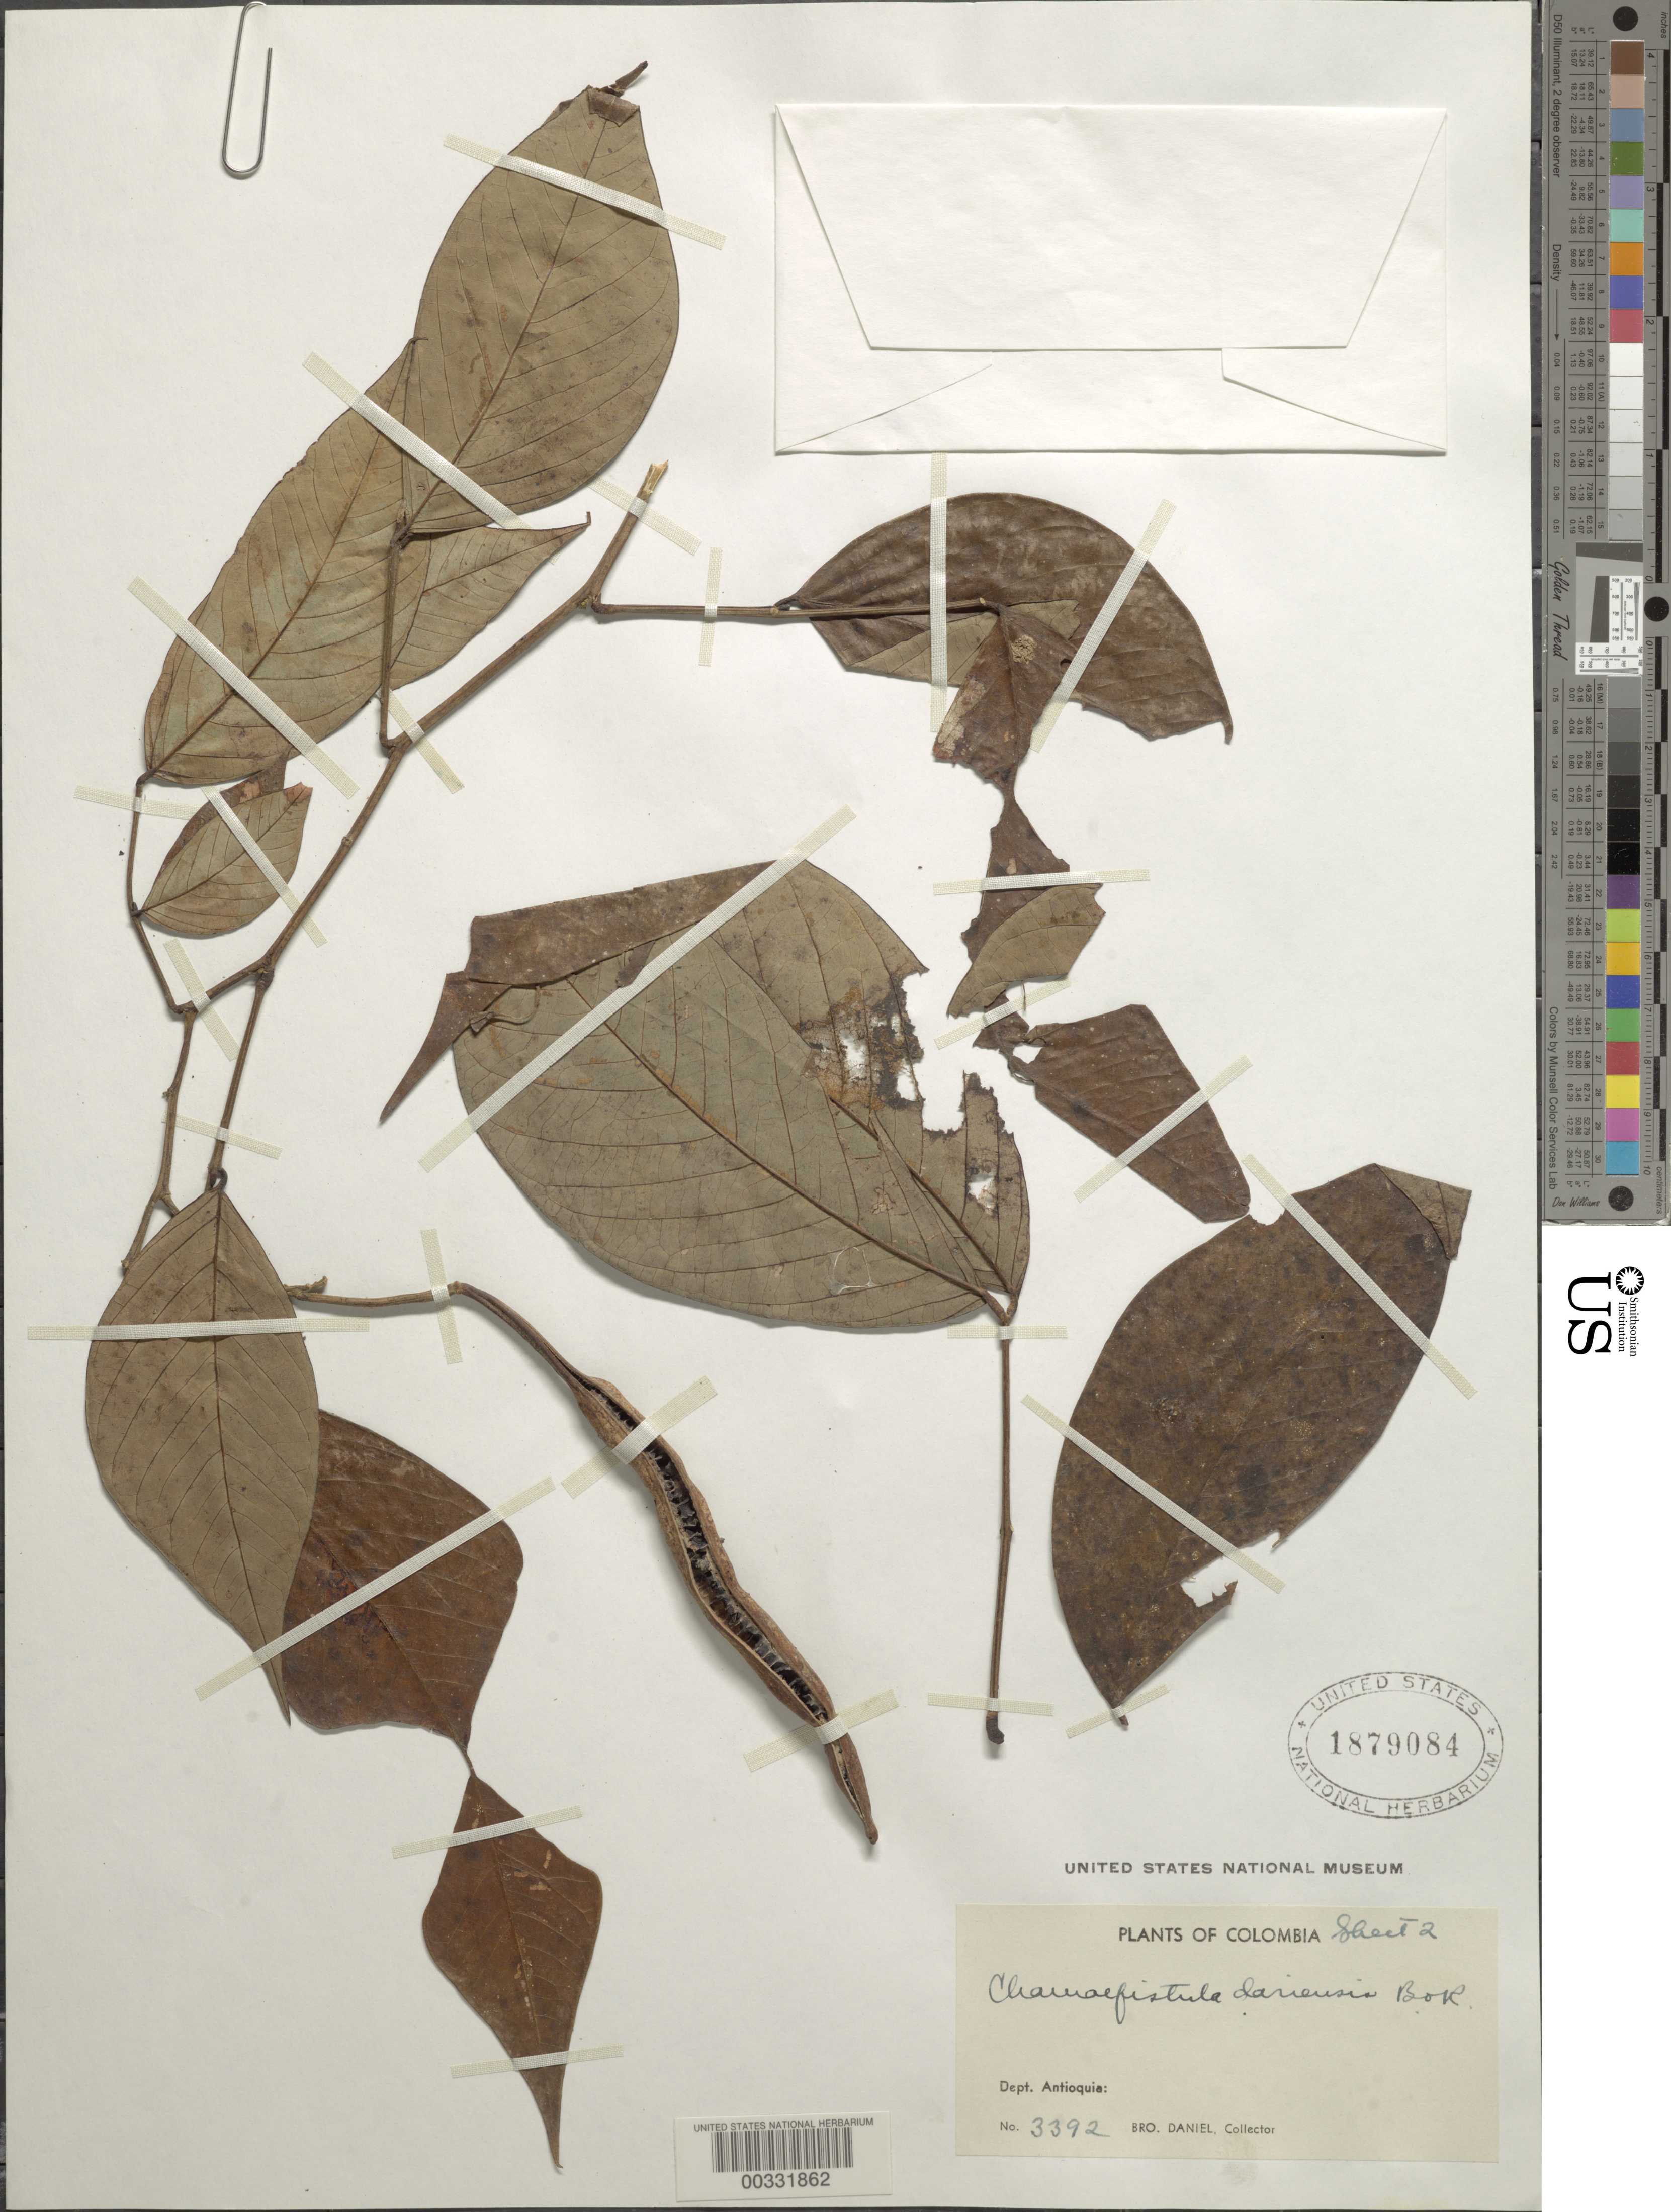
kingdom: Plantae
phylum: Tracheophyta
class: Magnoliopsida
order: Fabales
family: Fabaceae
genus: Senna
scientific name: Senna oxyphylla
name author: (Kunth) H.S. Irwin & Barneby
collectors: Bro. Daniel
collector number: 3392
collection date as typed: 02 Feb 1943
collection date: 1943-02-02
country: Colombia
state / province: Antioquia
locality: Puerto Valdivia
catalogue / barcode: US 1879084